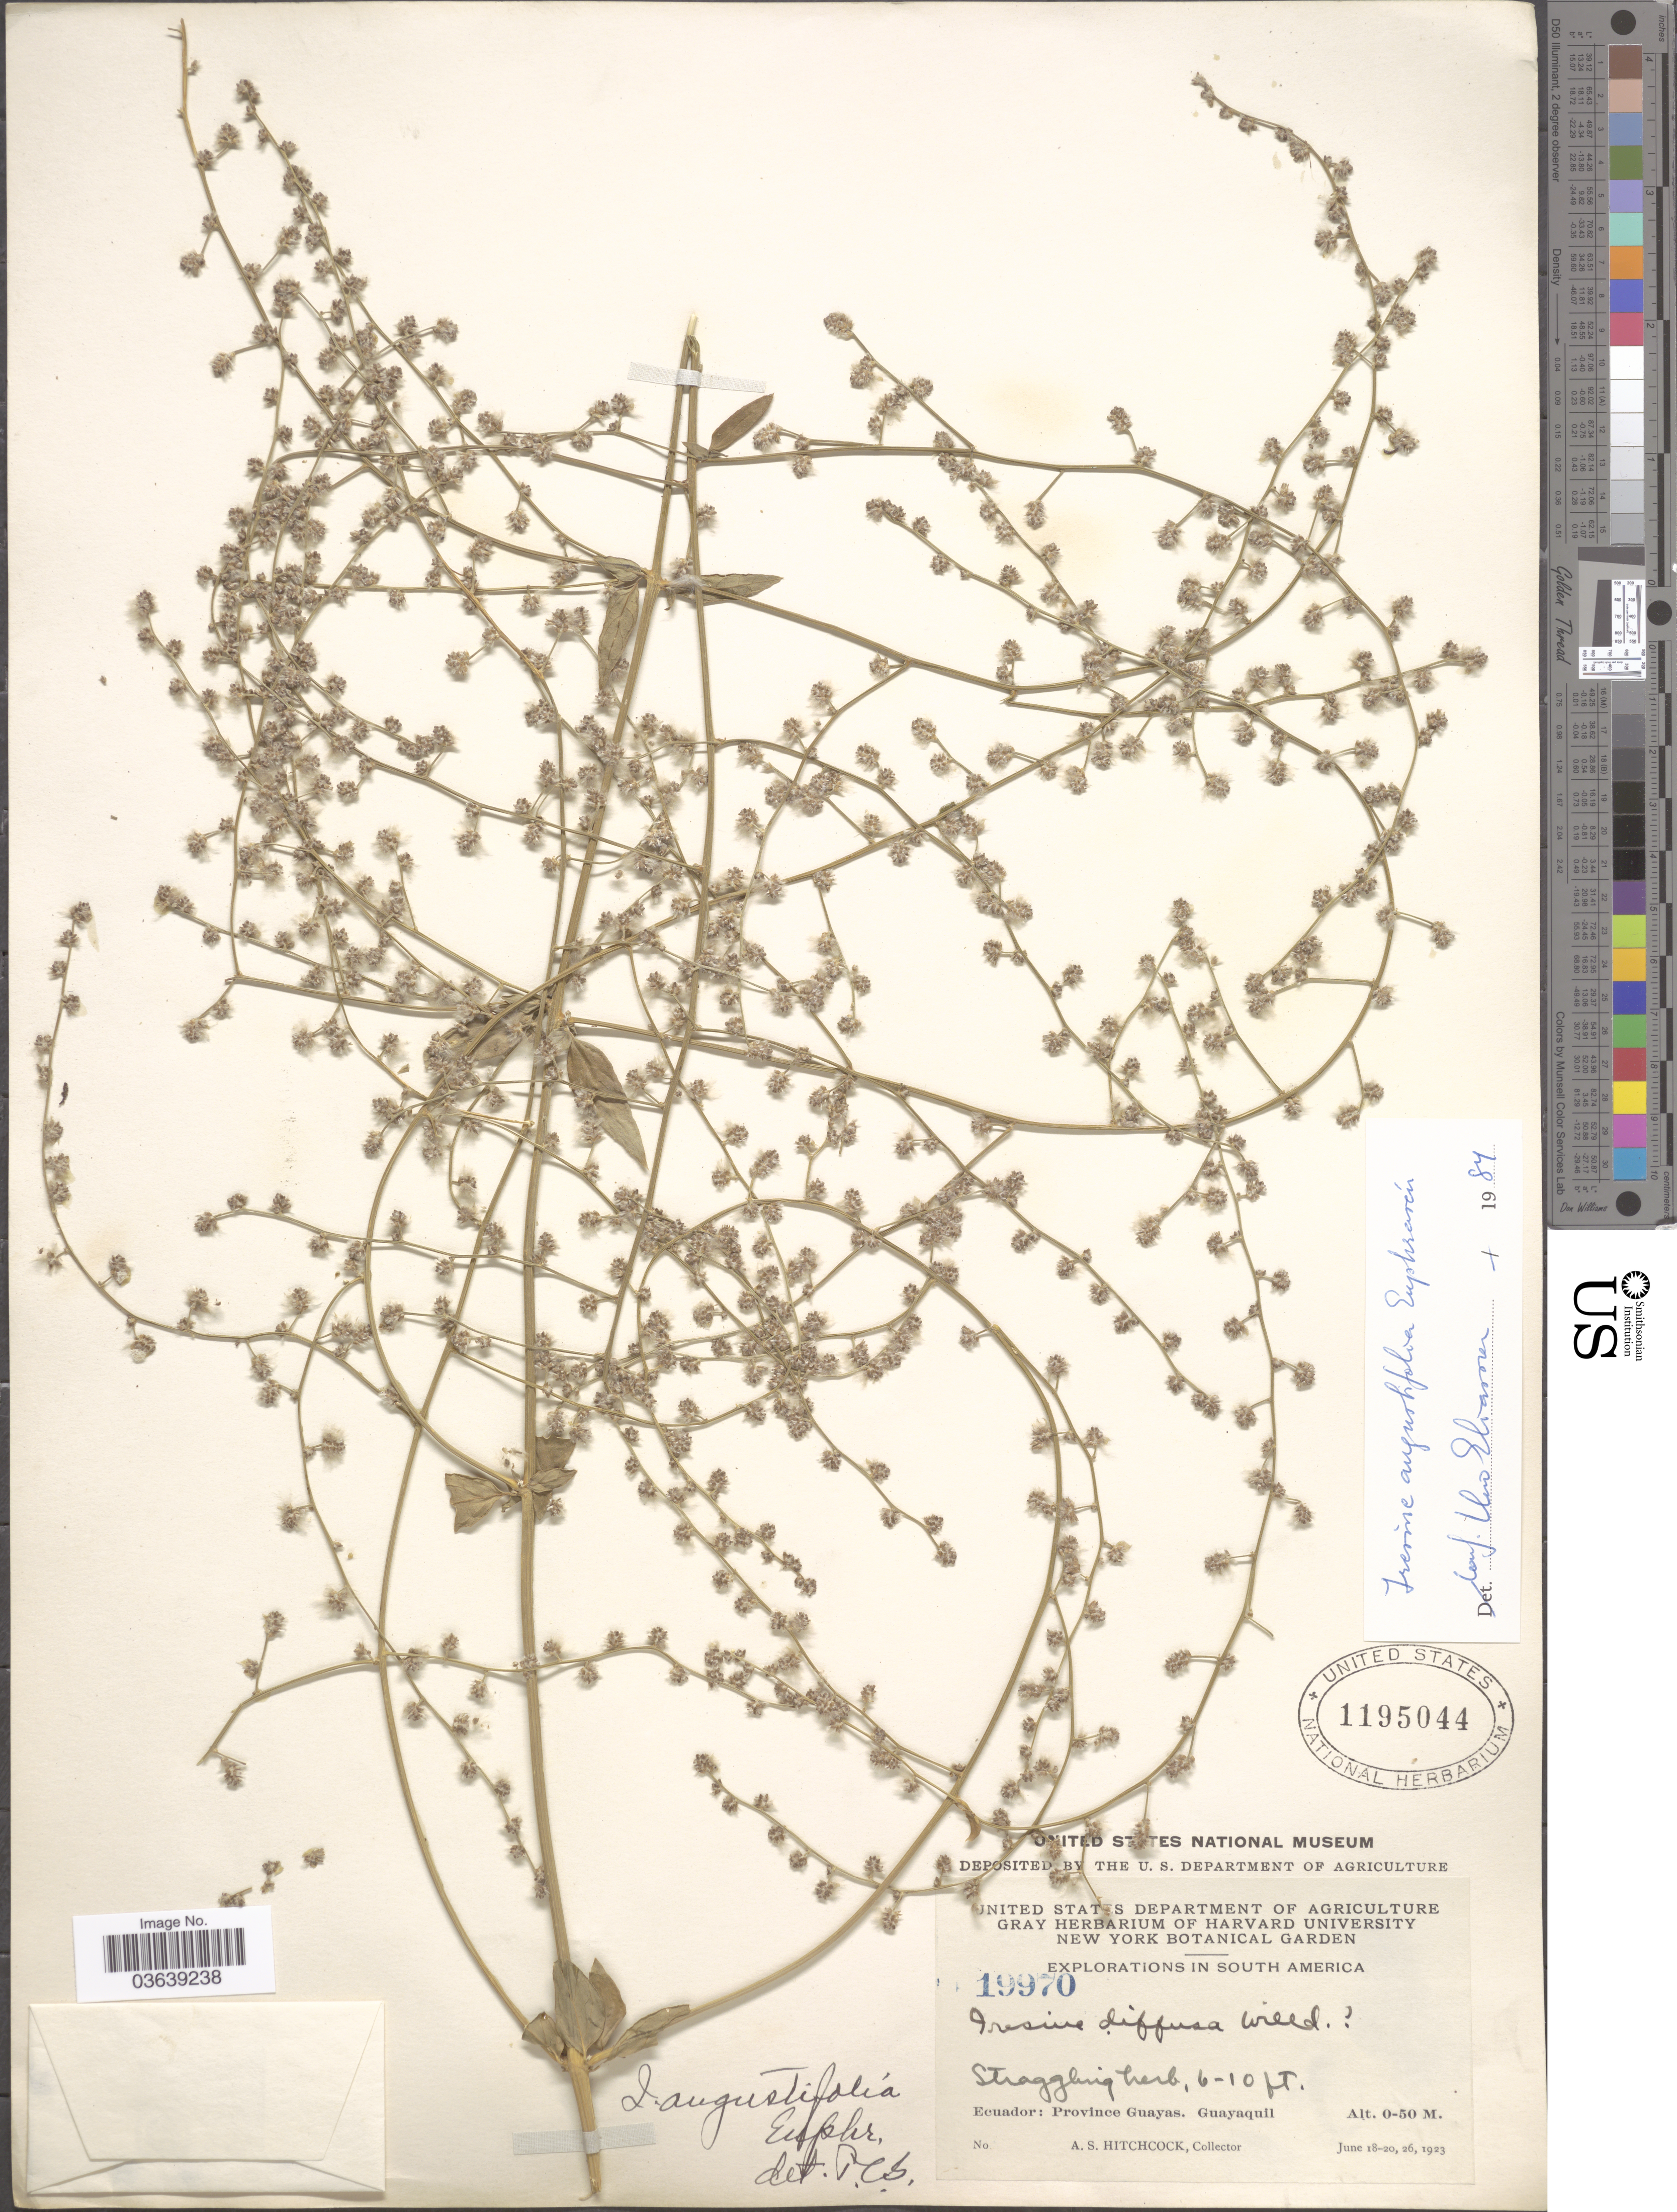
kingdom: Plantae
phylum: Tracheophyta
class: Magnoliopsida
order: Caryophyllales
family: Amaranthaceae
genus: Iresine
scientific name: Iresine angustifolia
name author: Euphrasén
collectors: A. S. Hitchcock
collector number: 19970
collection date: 1923-06-18/1923-06-26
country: Ecuador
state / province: Guayas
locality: Guayaquil.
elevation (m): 0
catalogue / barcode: US 1195044